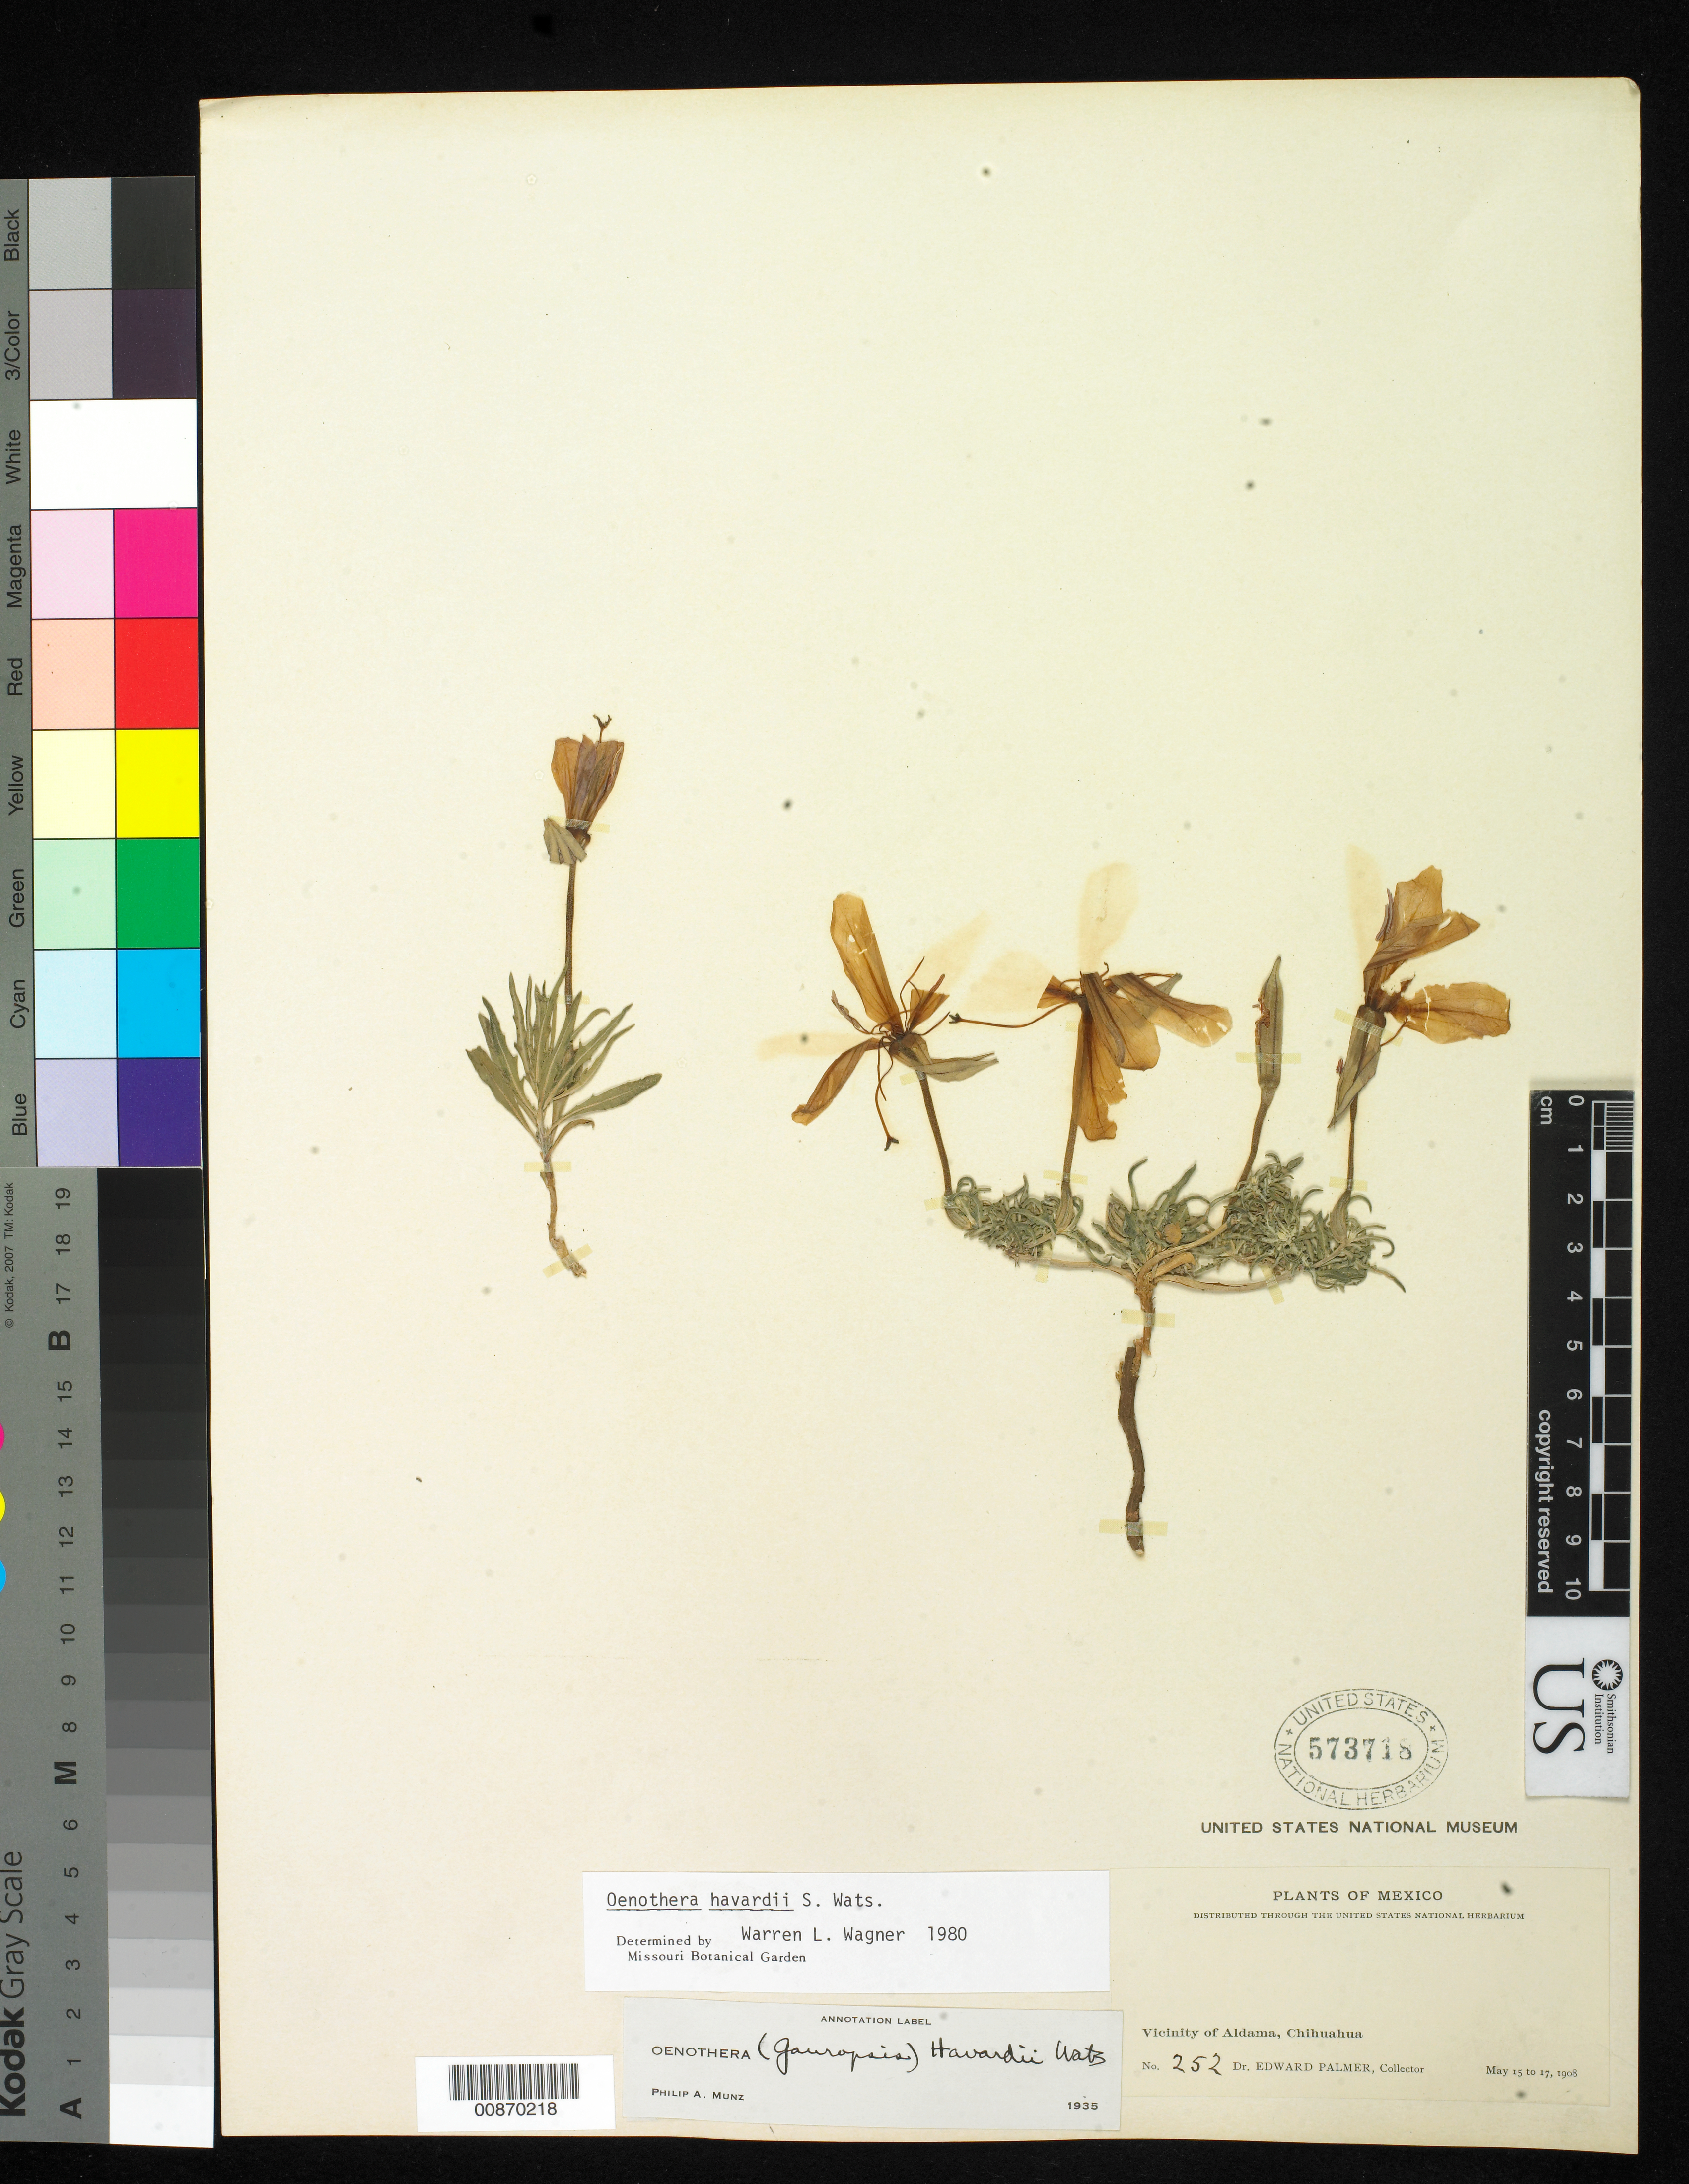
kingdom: Plantae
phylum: Tracheophyta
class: Magnoliopsida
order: Myrtales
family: Onagraceae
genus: Oenothera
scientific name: Oenothera havardii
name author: S. Watson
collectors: E. Palmer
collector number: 252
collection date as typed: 15 May 1908 to 17 May 1908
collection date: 1908-05-15/1908-05-17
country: Mexico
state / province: Chihuahua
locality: Vicinity of Aldama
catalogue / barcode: US 573718